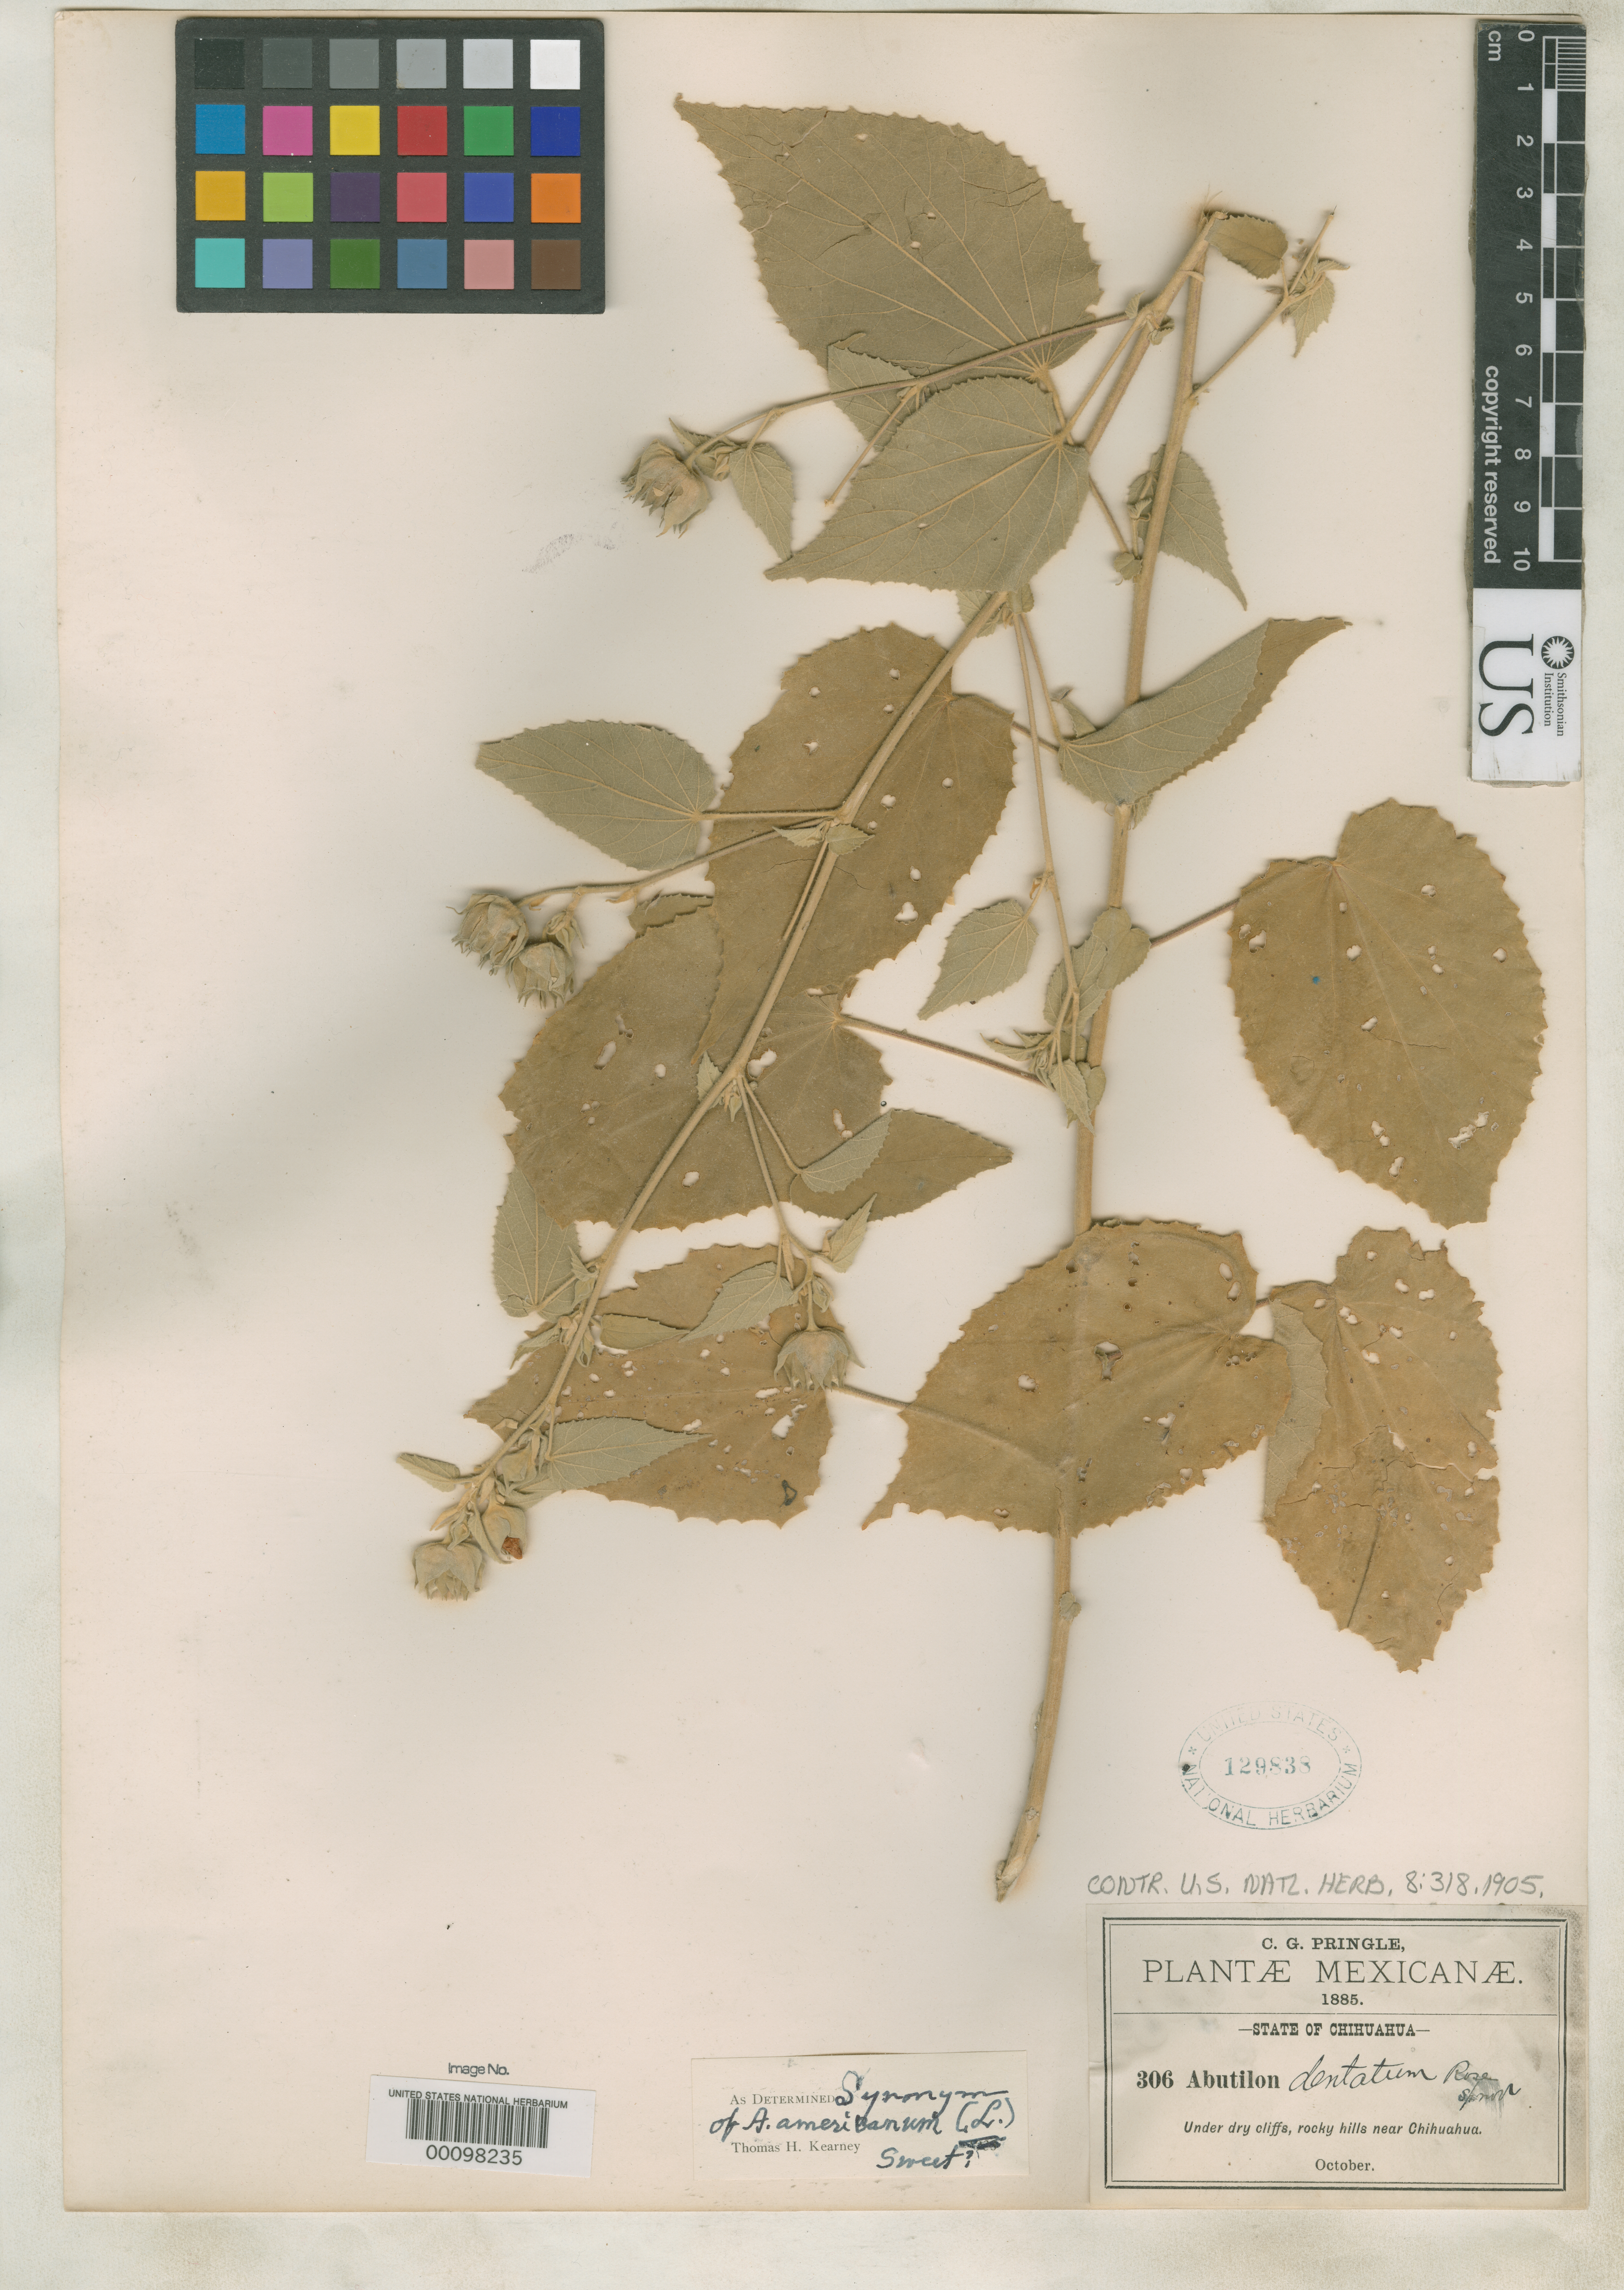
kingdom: Plantae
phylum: Tracheophyta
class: Magnoliopsida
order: Malvales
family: Malvaceae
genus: Abutilon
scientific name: Abutilon dentatum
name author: Rose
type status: Type Collection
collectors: C. G. Pringle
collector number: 306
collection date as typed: Oct 1885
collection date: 1885-10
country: Mexico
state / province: Chihuahua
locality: Hills near Chihuahua.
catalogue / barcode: US 129838